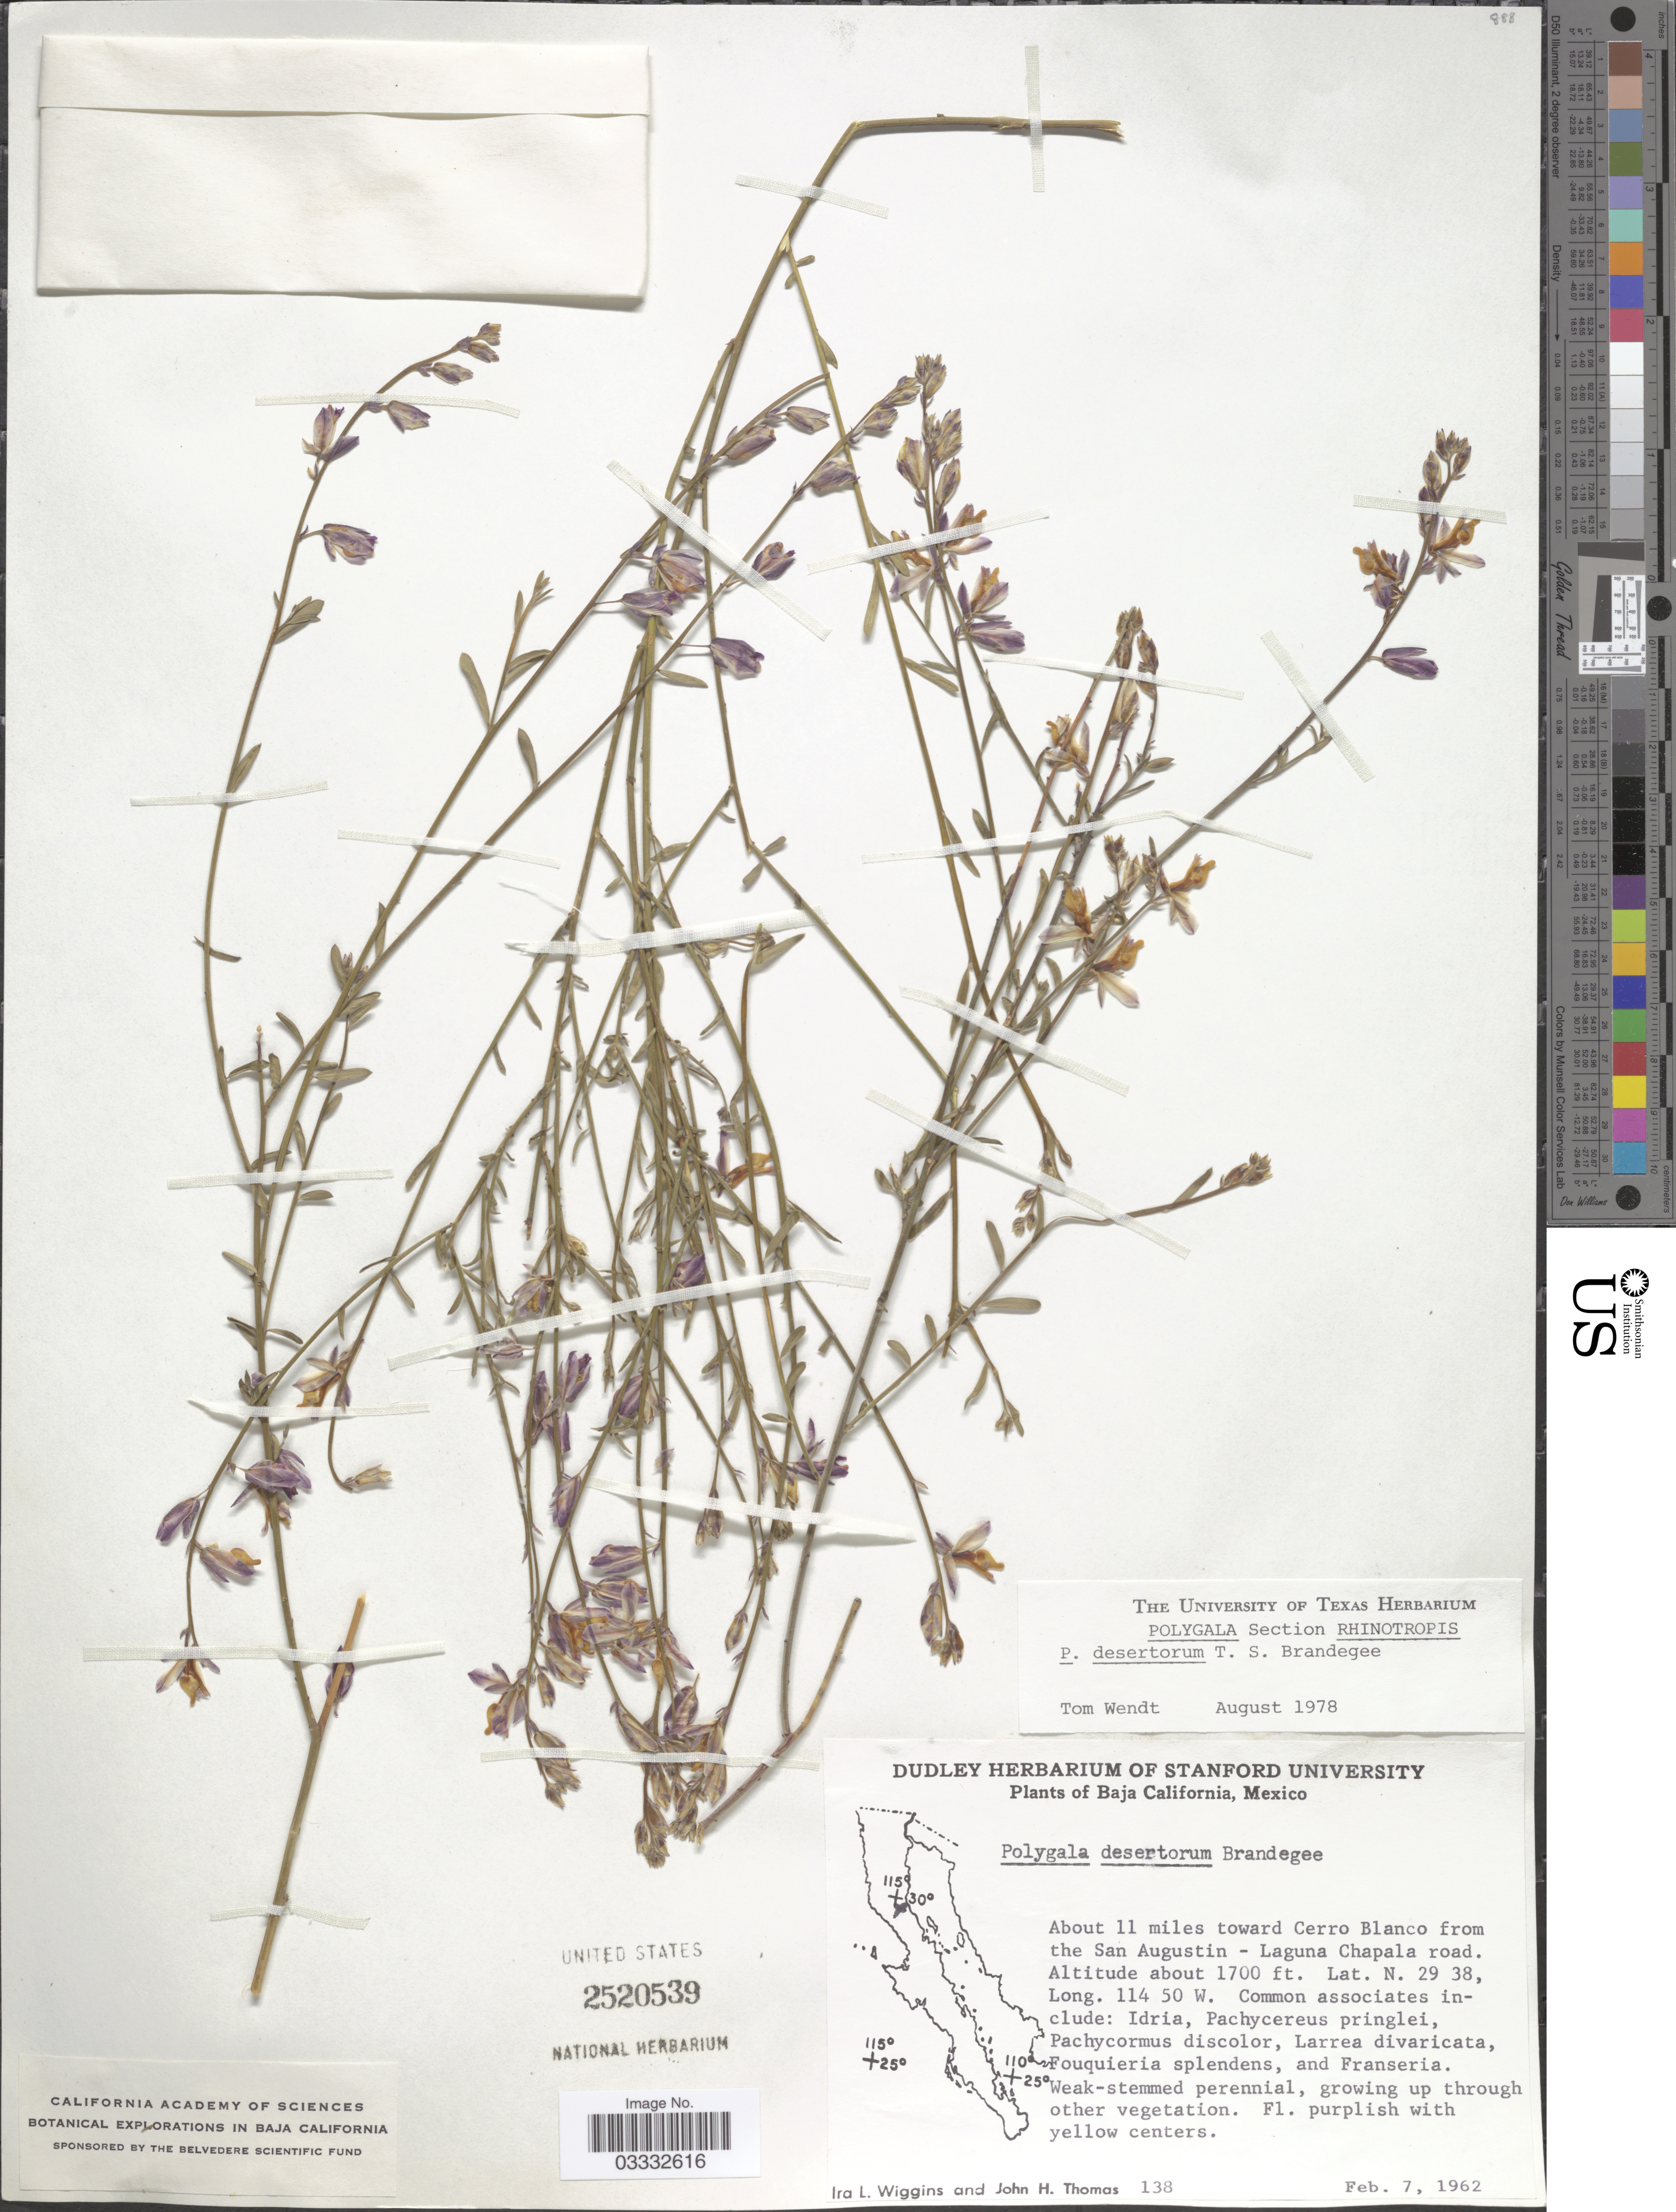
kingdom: Plantae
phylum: Tracheophyta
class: Magnoliopsida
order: Fabales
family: Polygalaceae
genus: Rhinotropis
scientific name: Rhinotropis desertorum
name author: (K. Brandegee) J.R. Abbott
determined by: Strong, Mark T., (BOT), Smithsonian Institution - National Museum of Natural History (UNITED STATES)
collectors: I. L. Wiggins & J. H. Thomas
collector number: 138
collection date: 1962-02-07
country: Mexico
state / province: Baja California Norte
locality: About 11 miles toward Cerro Blanco from the San Augustin - Laguna Chapala road.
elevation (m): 518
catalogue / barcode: US 2520539